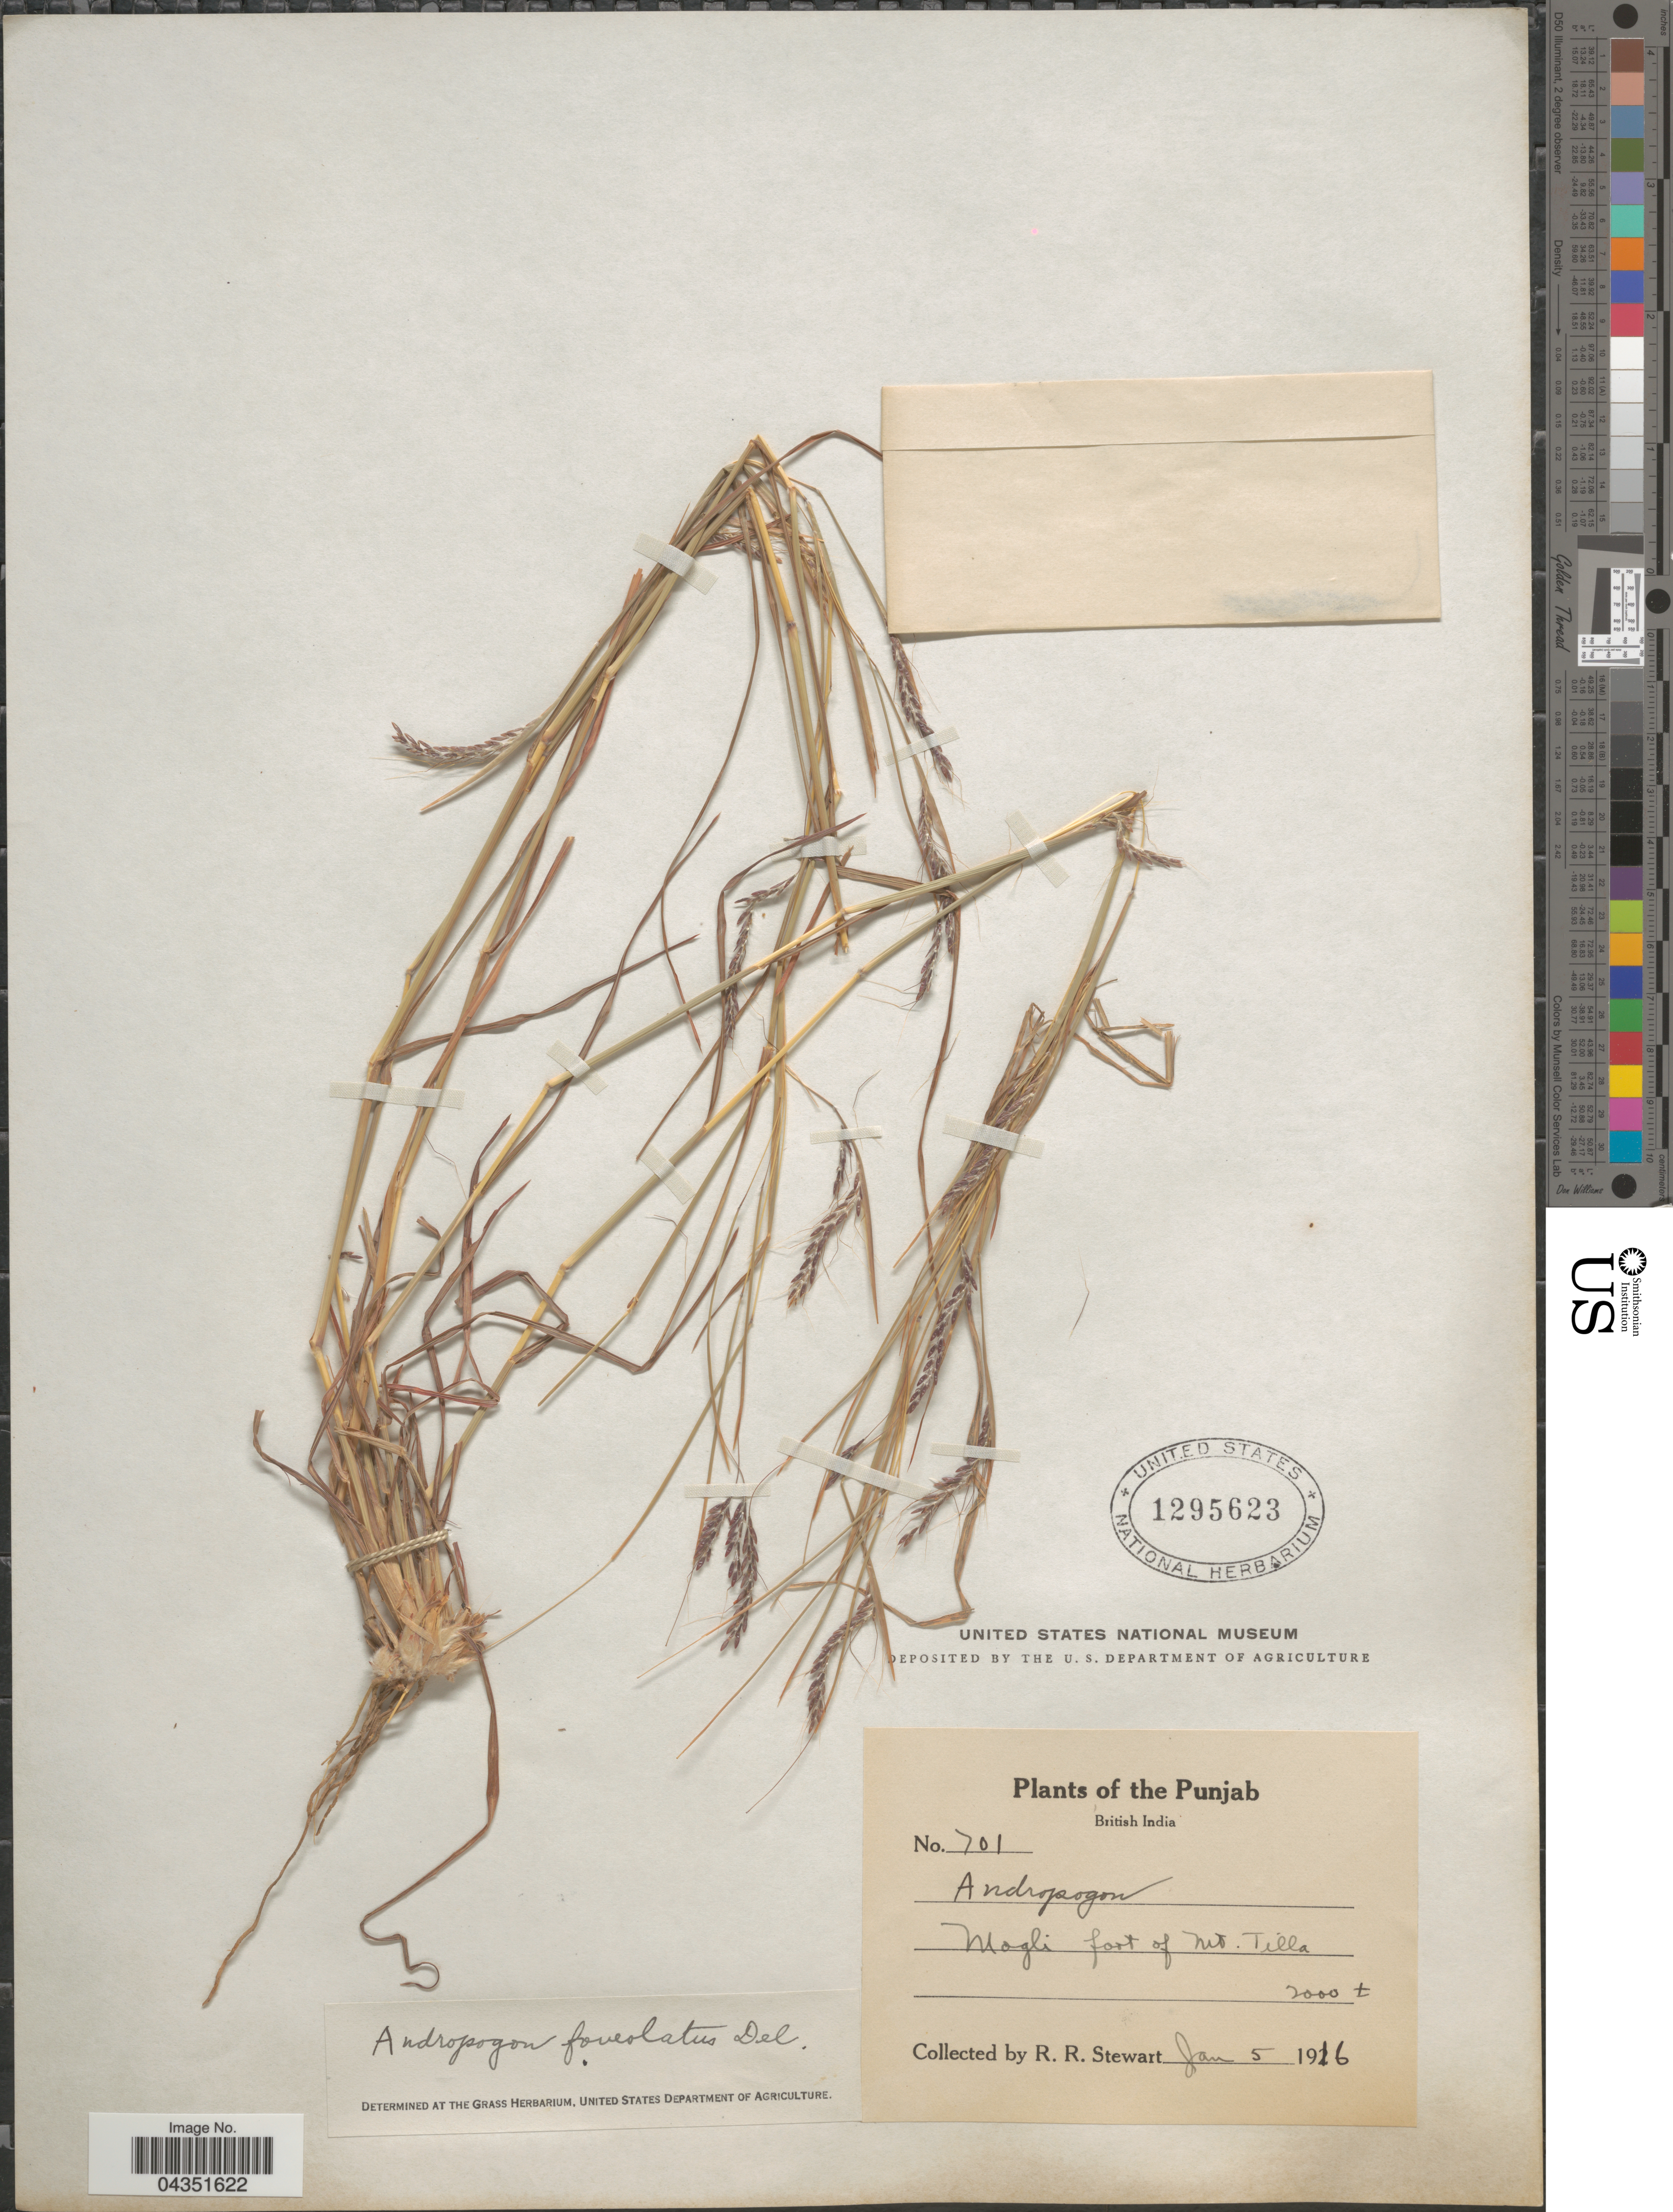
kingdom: Plantae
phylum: Tracheophyta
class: Liliopsida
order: Poales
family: Poaceae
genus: Eremopogon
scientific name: Eremopogon foveolatus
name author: (Delile) Stapf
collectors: R. Stewart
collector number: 701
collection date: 1916-01-05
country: Pakistan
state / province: Punjab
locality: British India. Mogli foot of Mt. Tilla.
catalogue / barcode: US 1295623